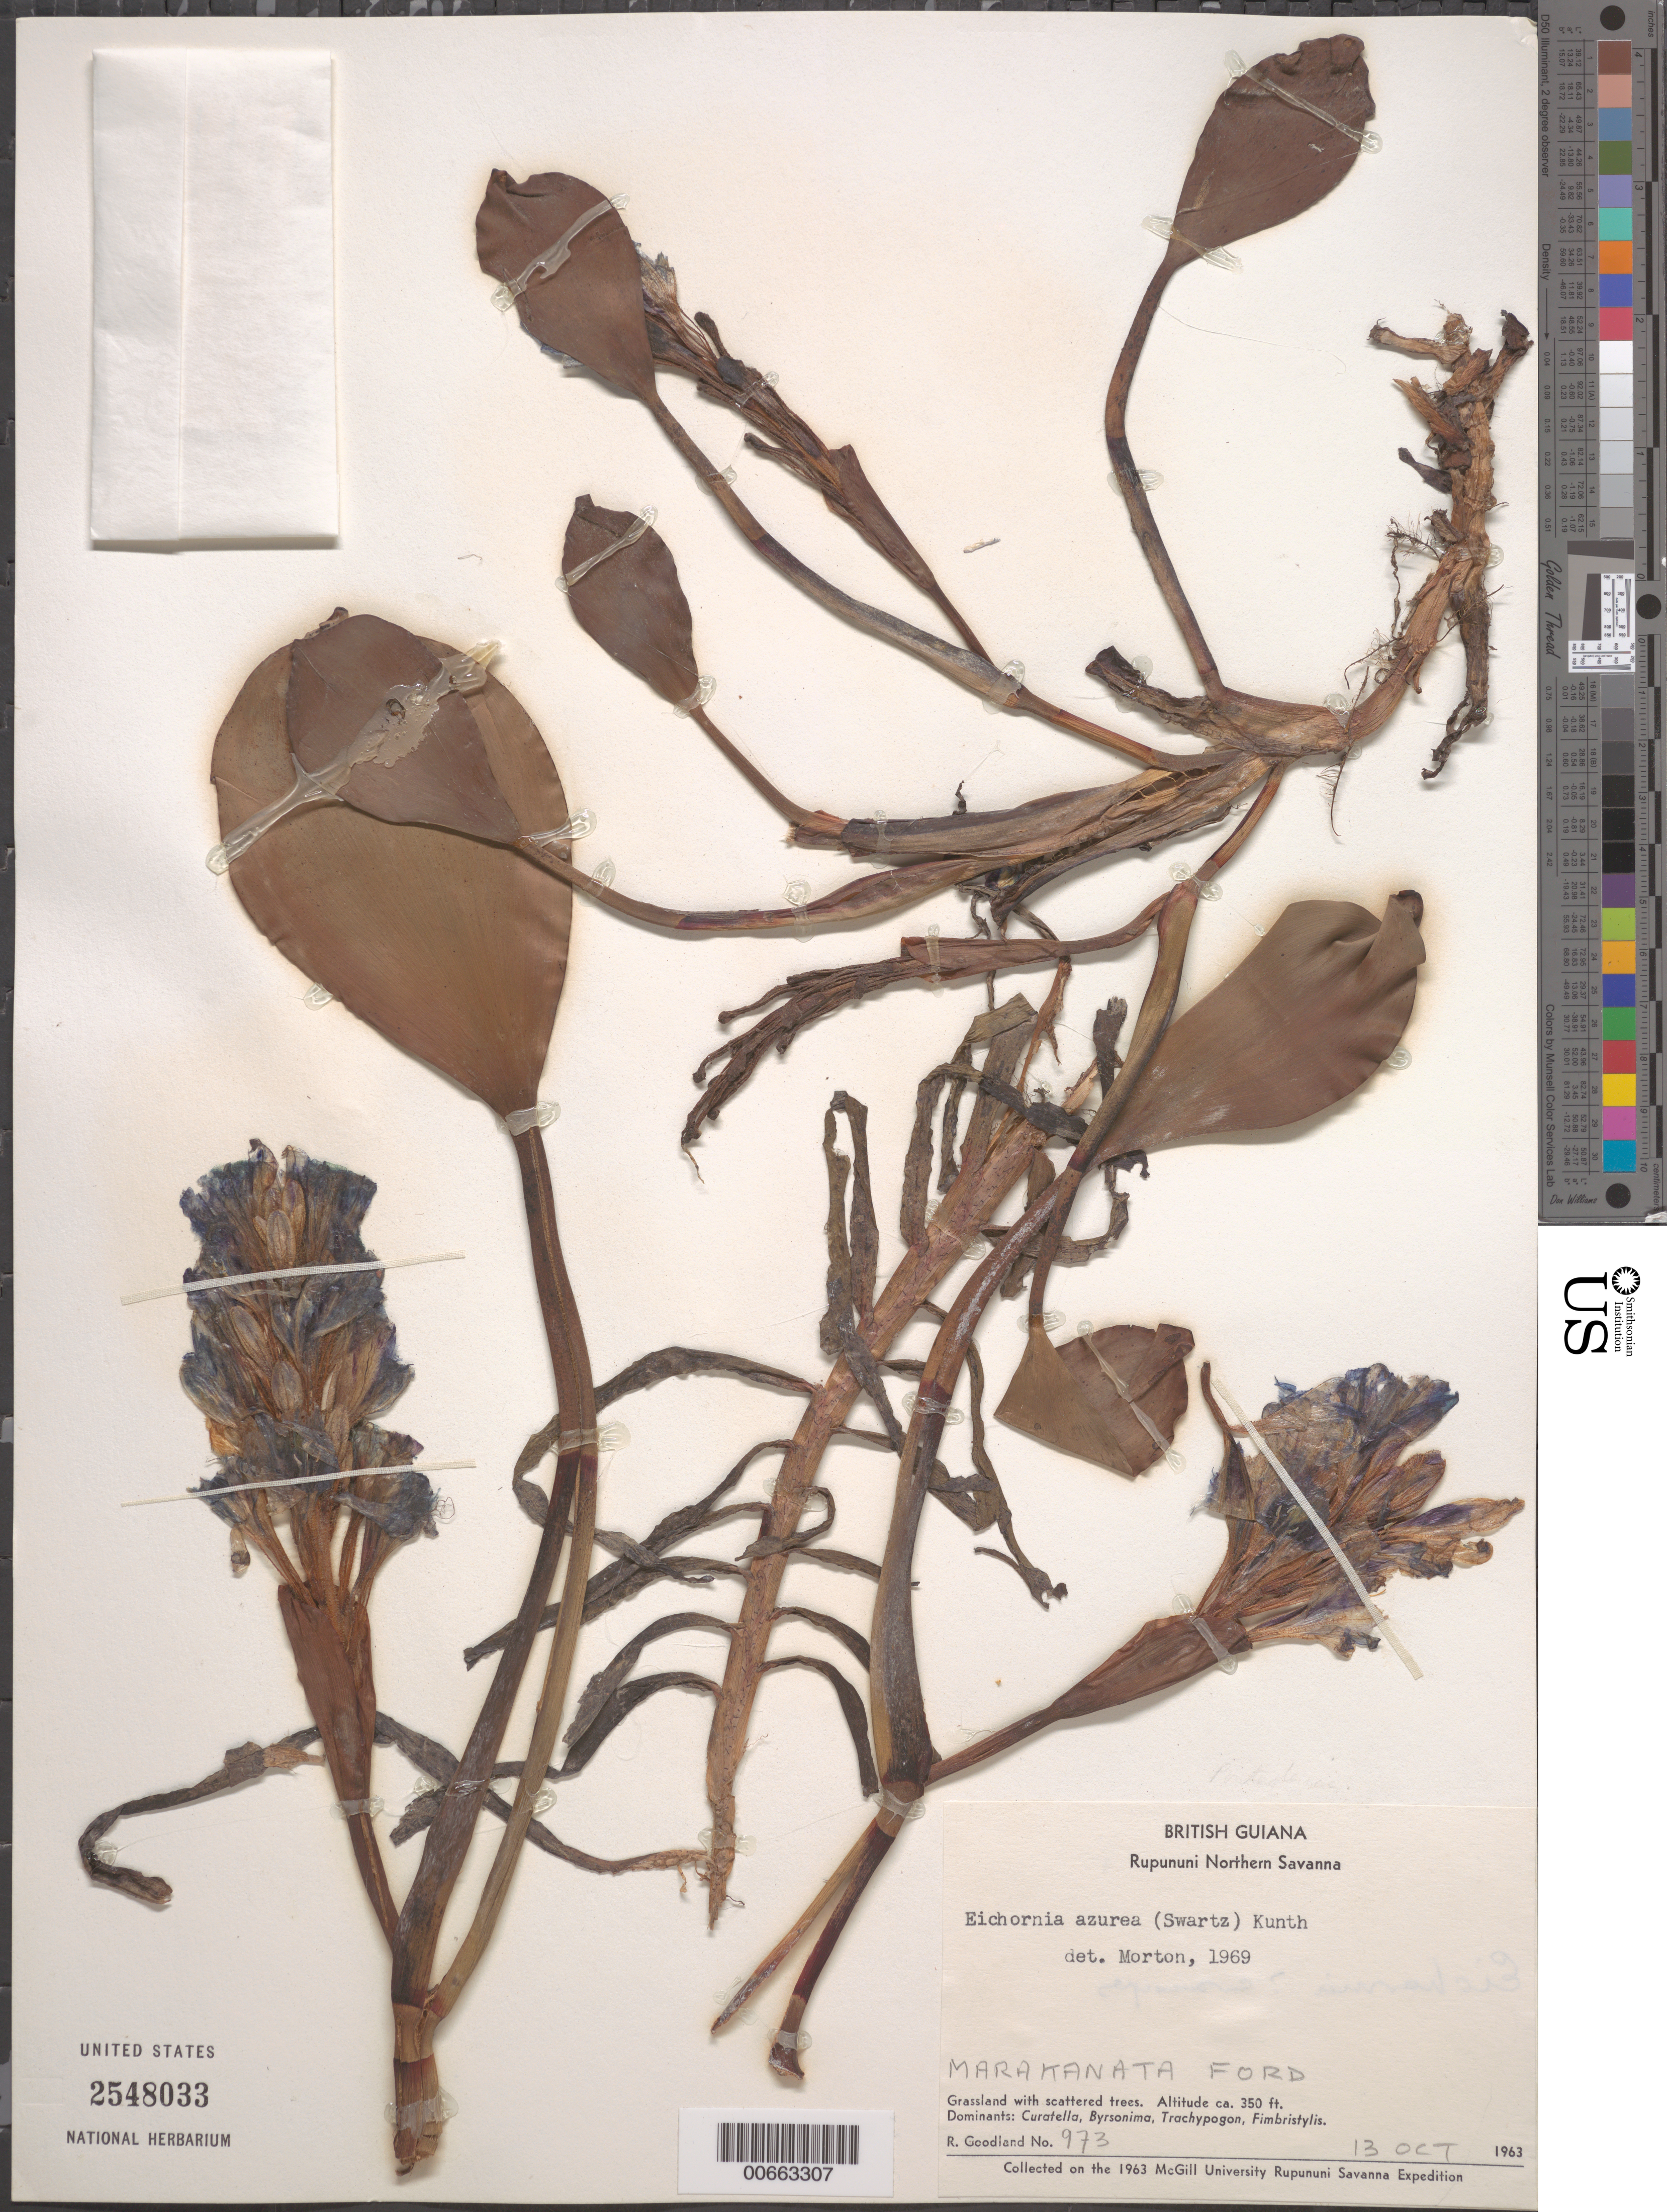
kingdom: Plantae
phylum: Tracheophyta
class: Liliopsida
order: Commelinales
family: Pontederiaceae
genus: Eichhornia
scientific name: Eichhornia azurea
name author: (Sw.) Kunth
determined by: Morton, --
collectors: R. Goodland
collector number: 973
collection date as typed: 13-Oct-63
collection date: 1963-10-13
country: Guyana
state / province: U. Takutu-U. Essequibo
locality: Rupununi Northern Savanna, Marakanata Ford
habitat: Grassland with scattered trees. Dominants: Curatella, Byrsonima, Trachypogon, Fimbristylis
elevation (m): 107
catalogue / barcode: US 2548033